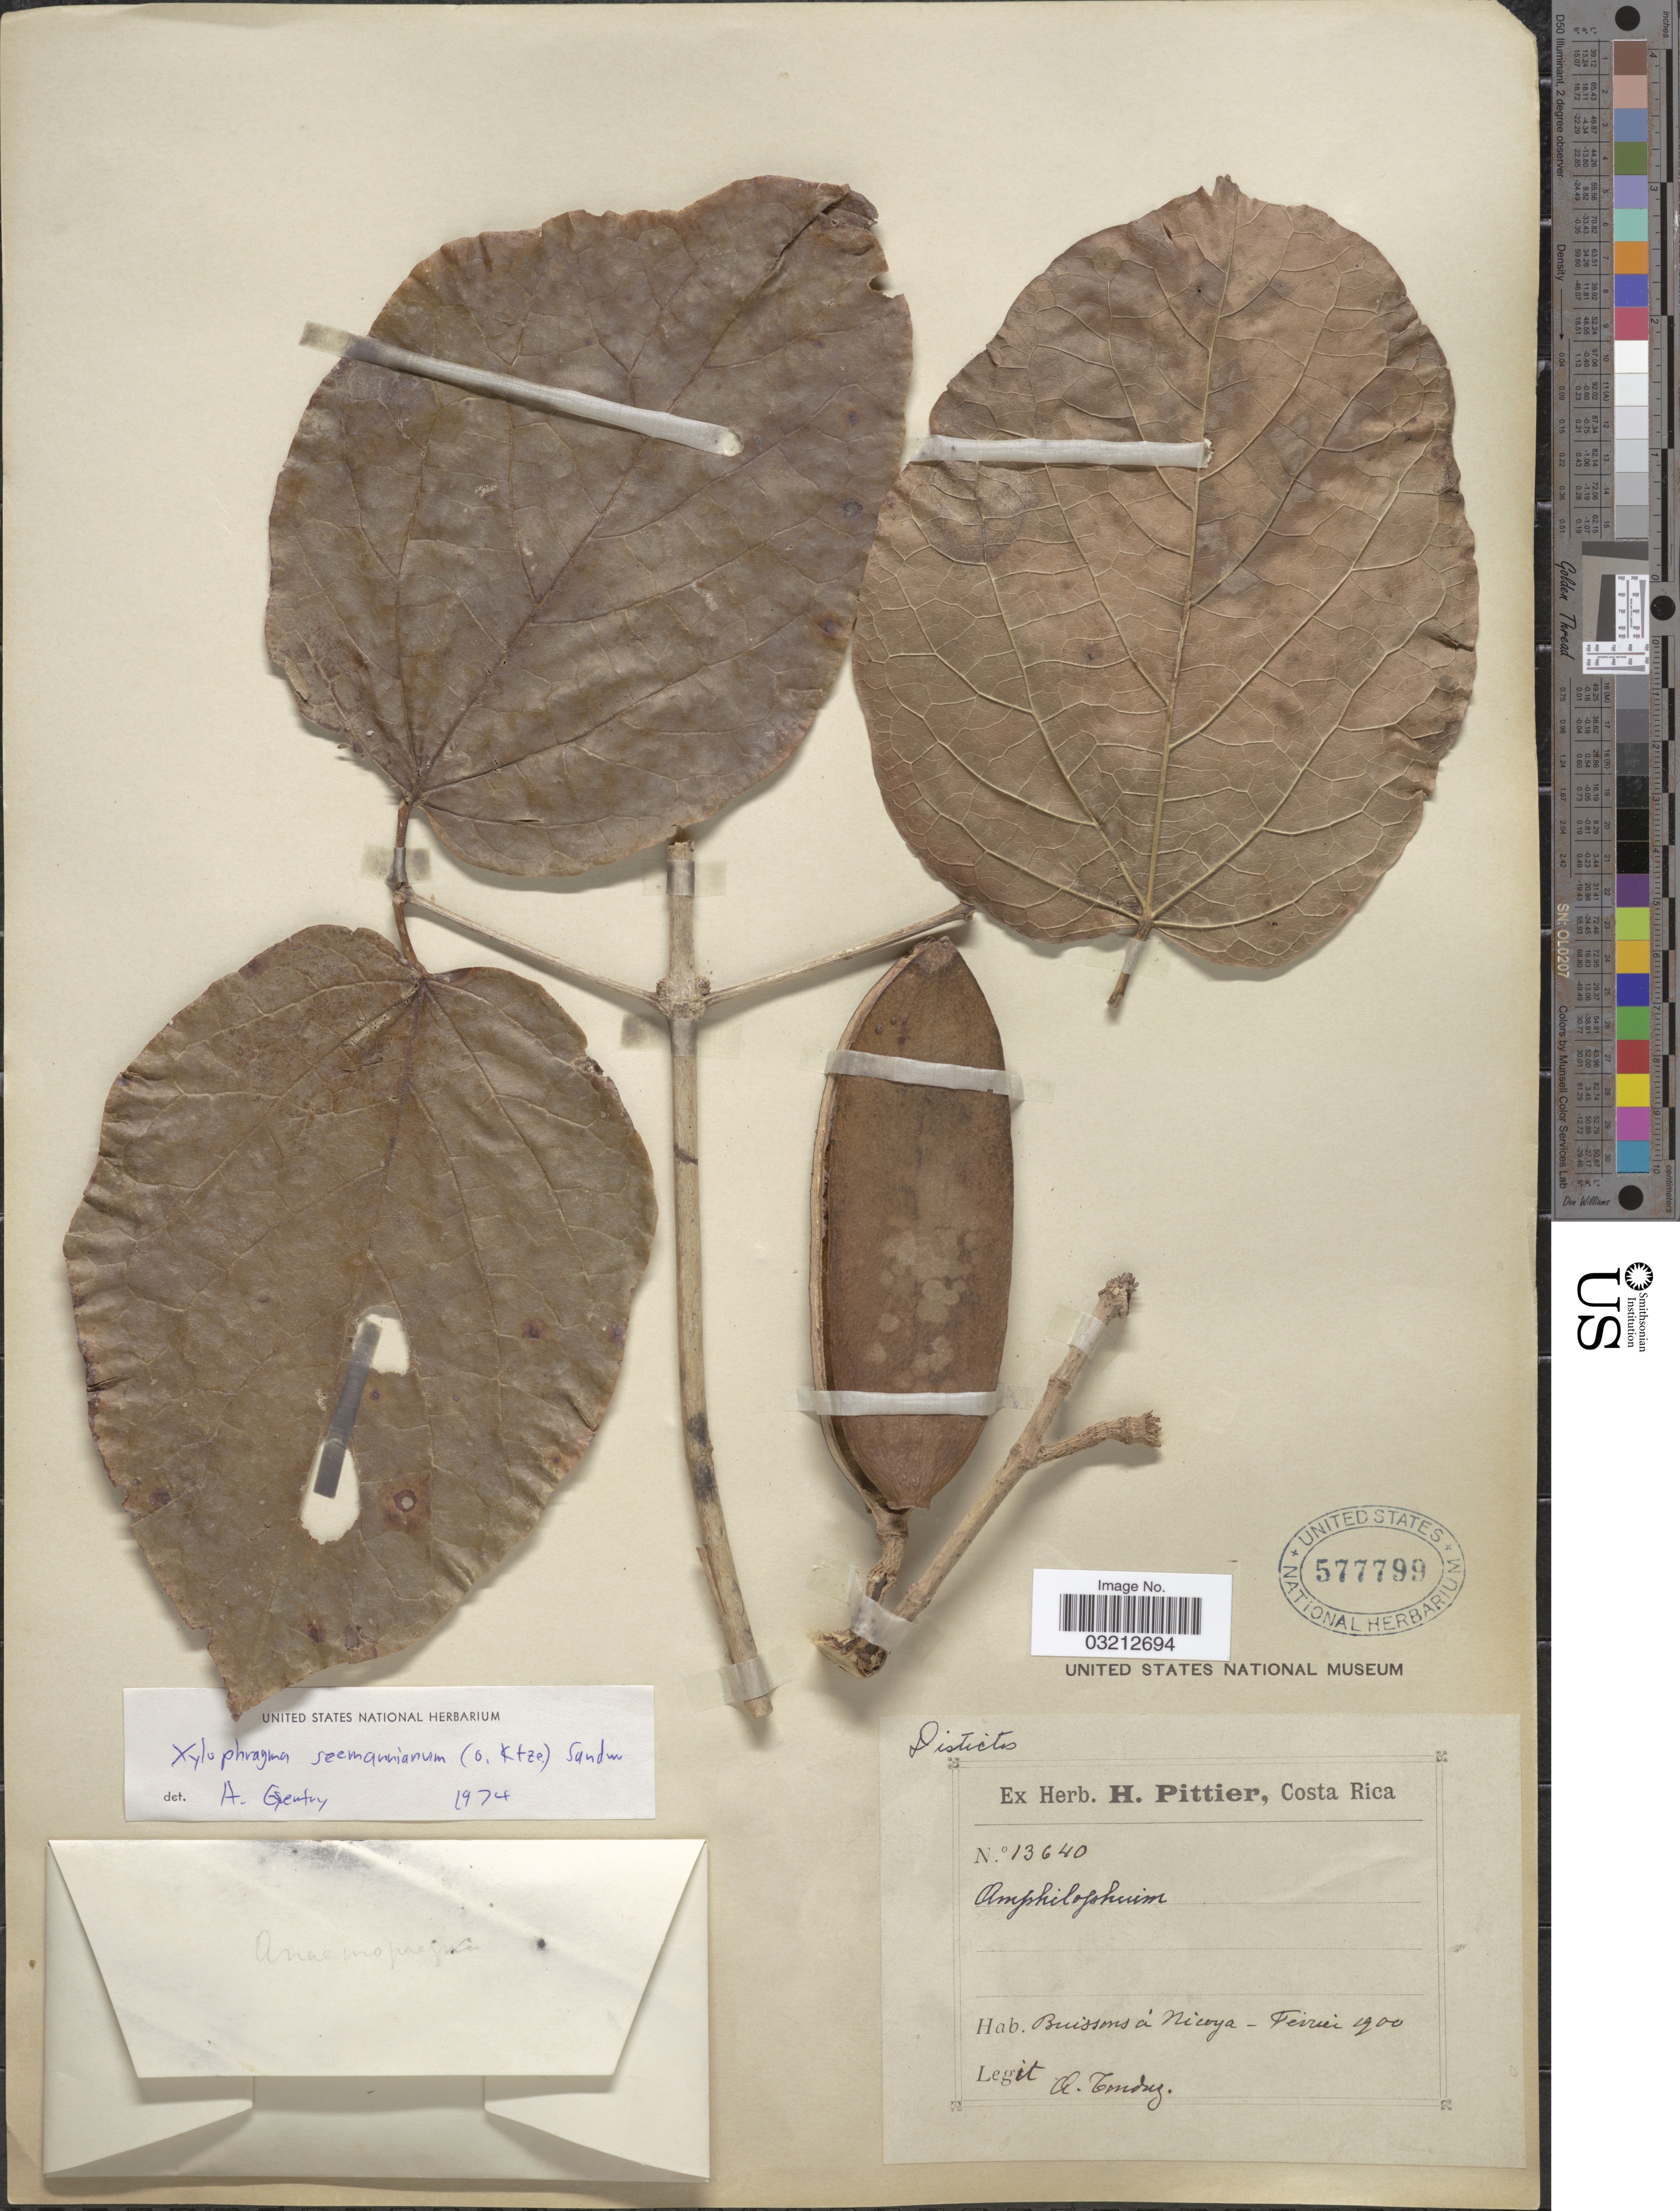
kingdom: Plantae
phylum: Tracheophyta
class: Magnoliopsida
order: Lamiales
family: Bignoniaceae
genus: Xylophragma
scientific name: Xylophragma seemannianum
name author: (Kuntze) Sandwith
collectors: A. Tonduz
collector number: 13640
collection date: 1900-02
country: Costa Rica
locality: Buissons à Nicoya.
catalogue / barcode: US 577799